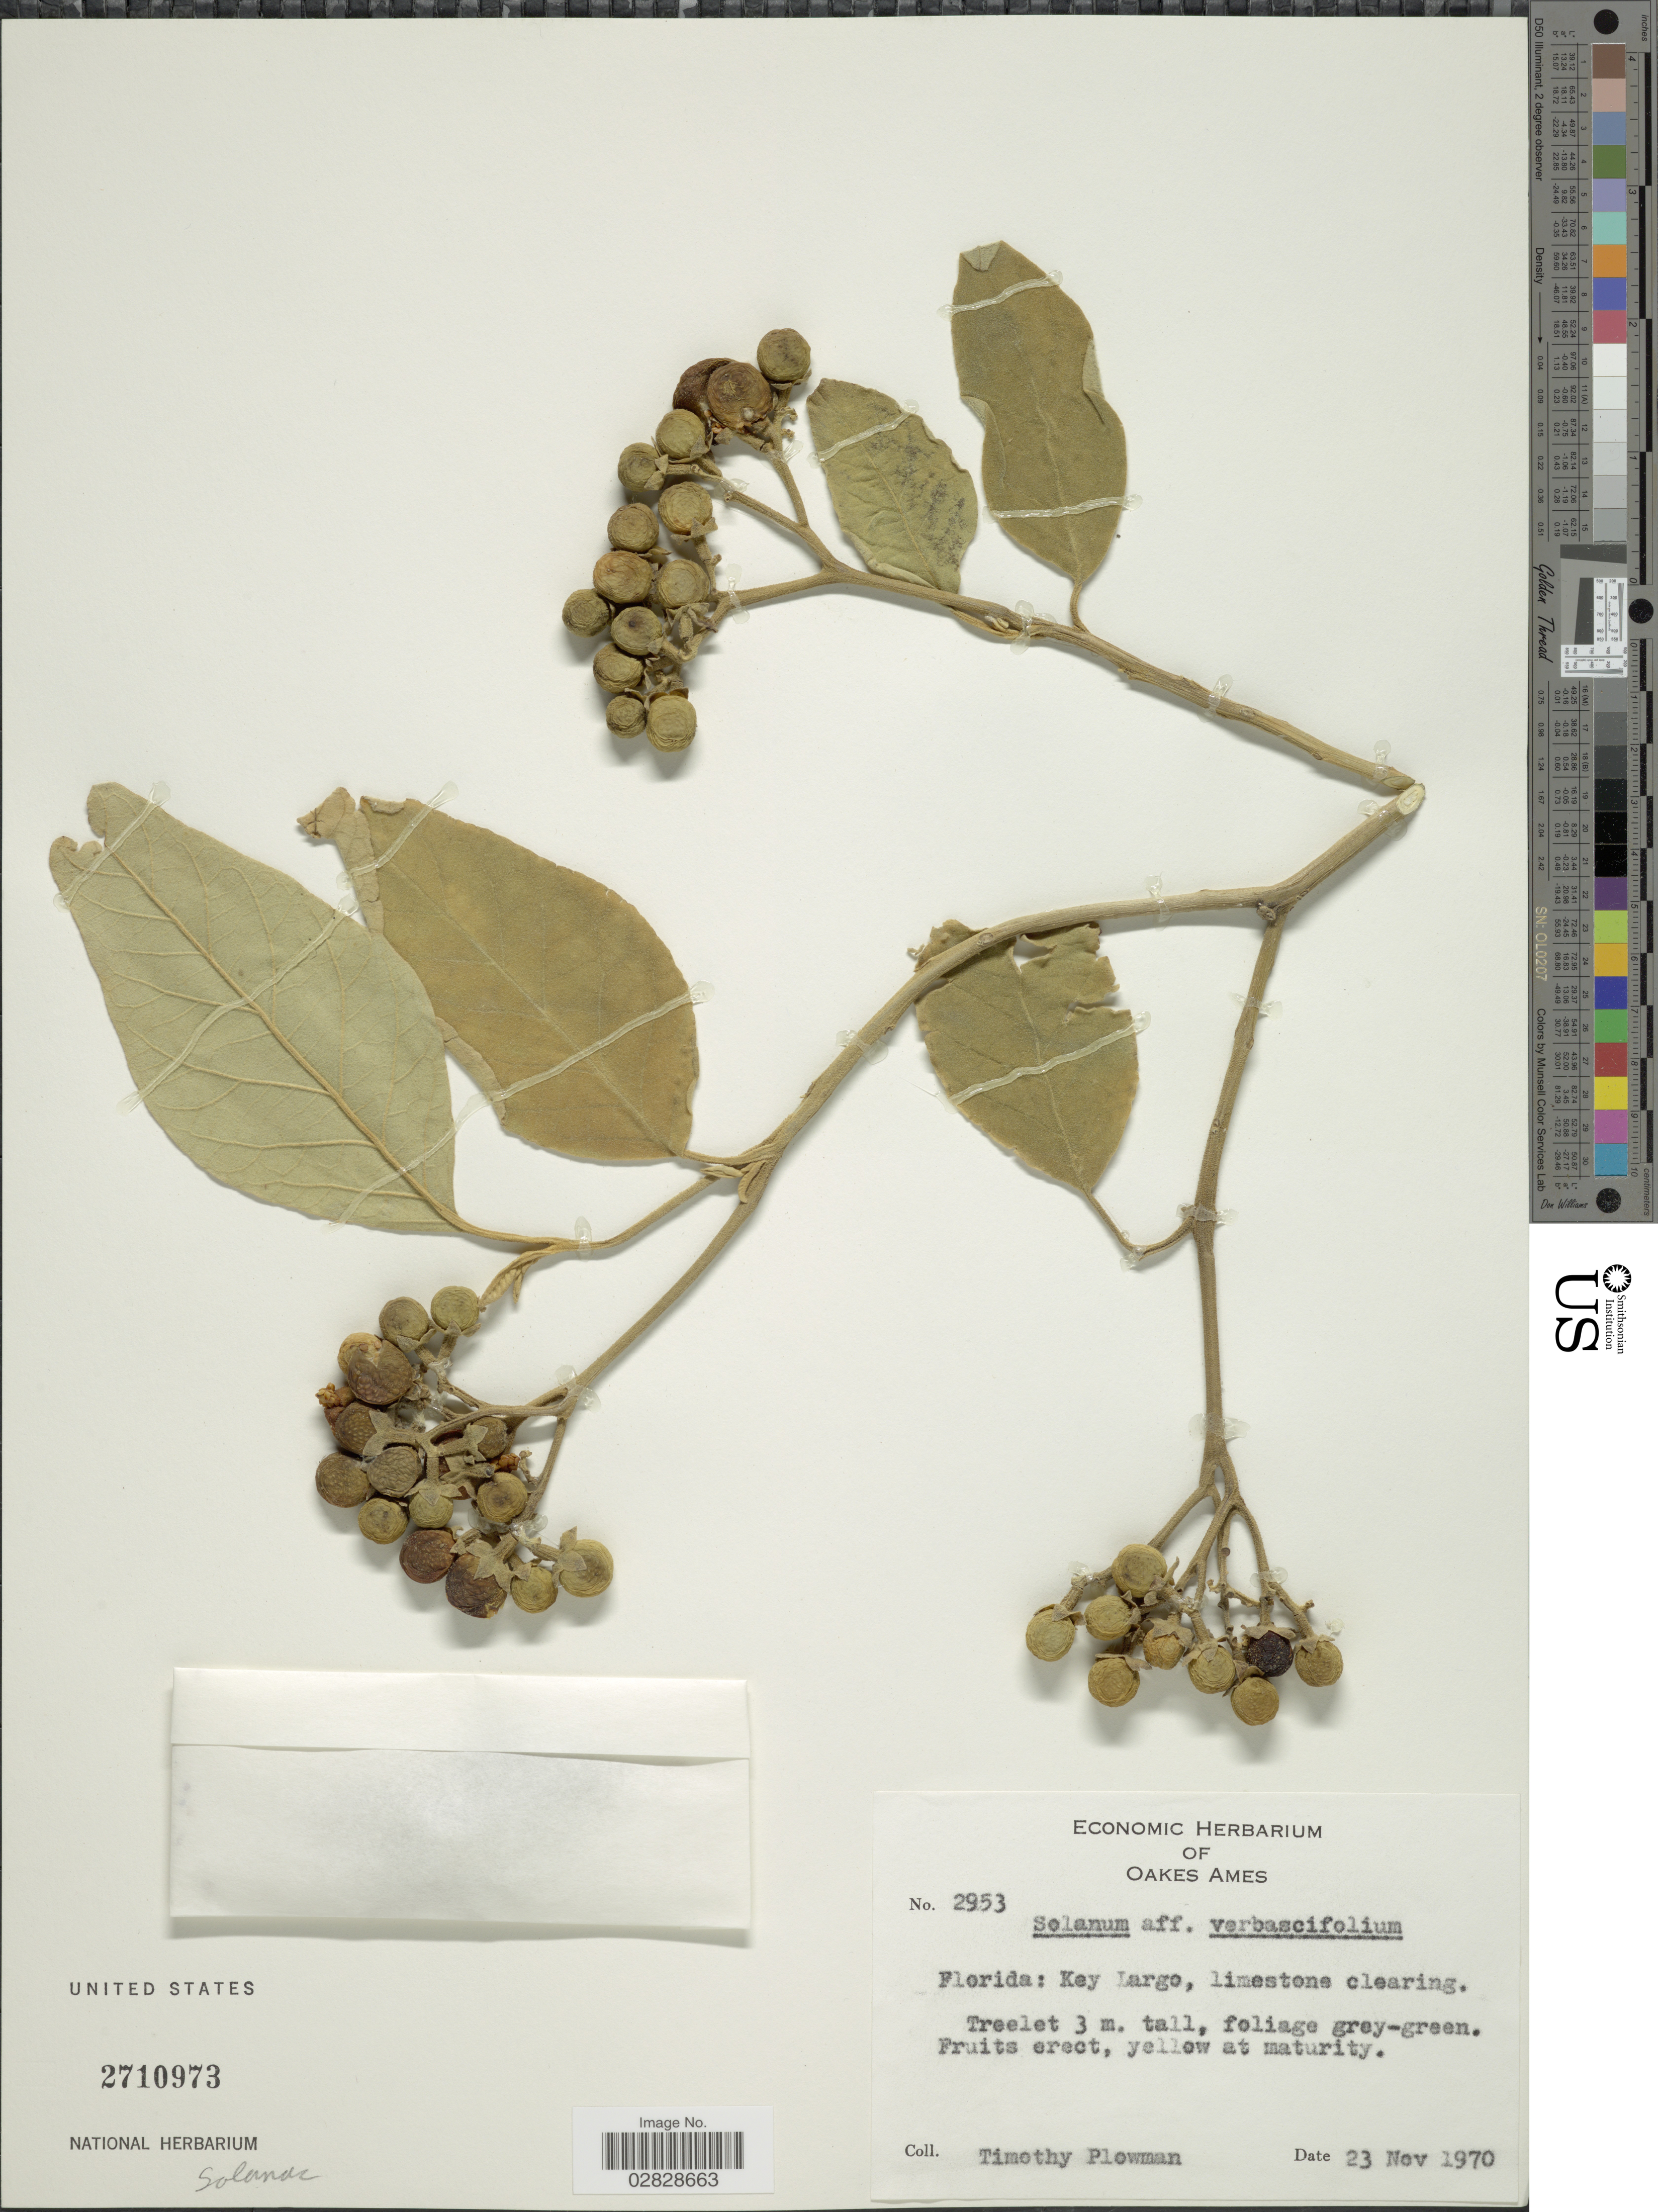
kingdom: Plantae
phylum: Tracheophyta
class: Magnoliopsida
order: Solanales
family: Solanaceae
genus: Solanum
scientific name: Solanum erianthum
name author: D. Don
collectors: T. Plowman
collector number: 2953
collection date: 1970-11-23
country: United States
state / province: Florida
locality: Key Largo, Limestone clearing.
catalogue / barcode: US 2710973